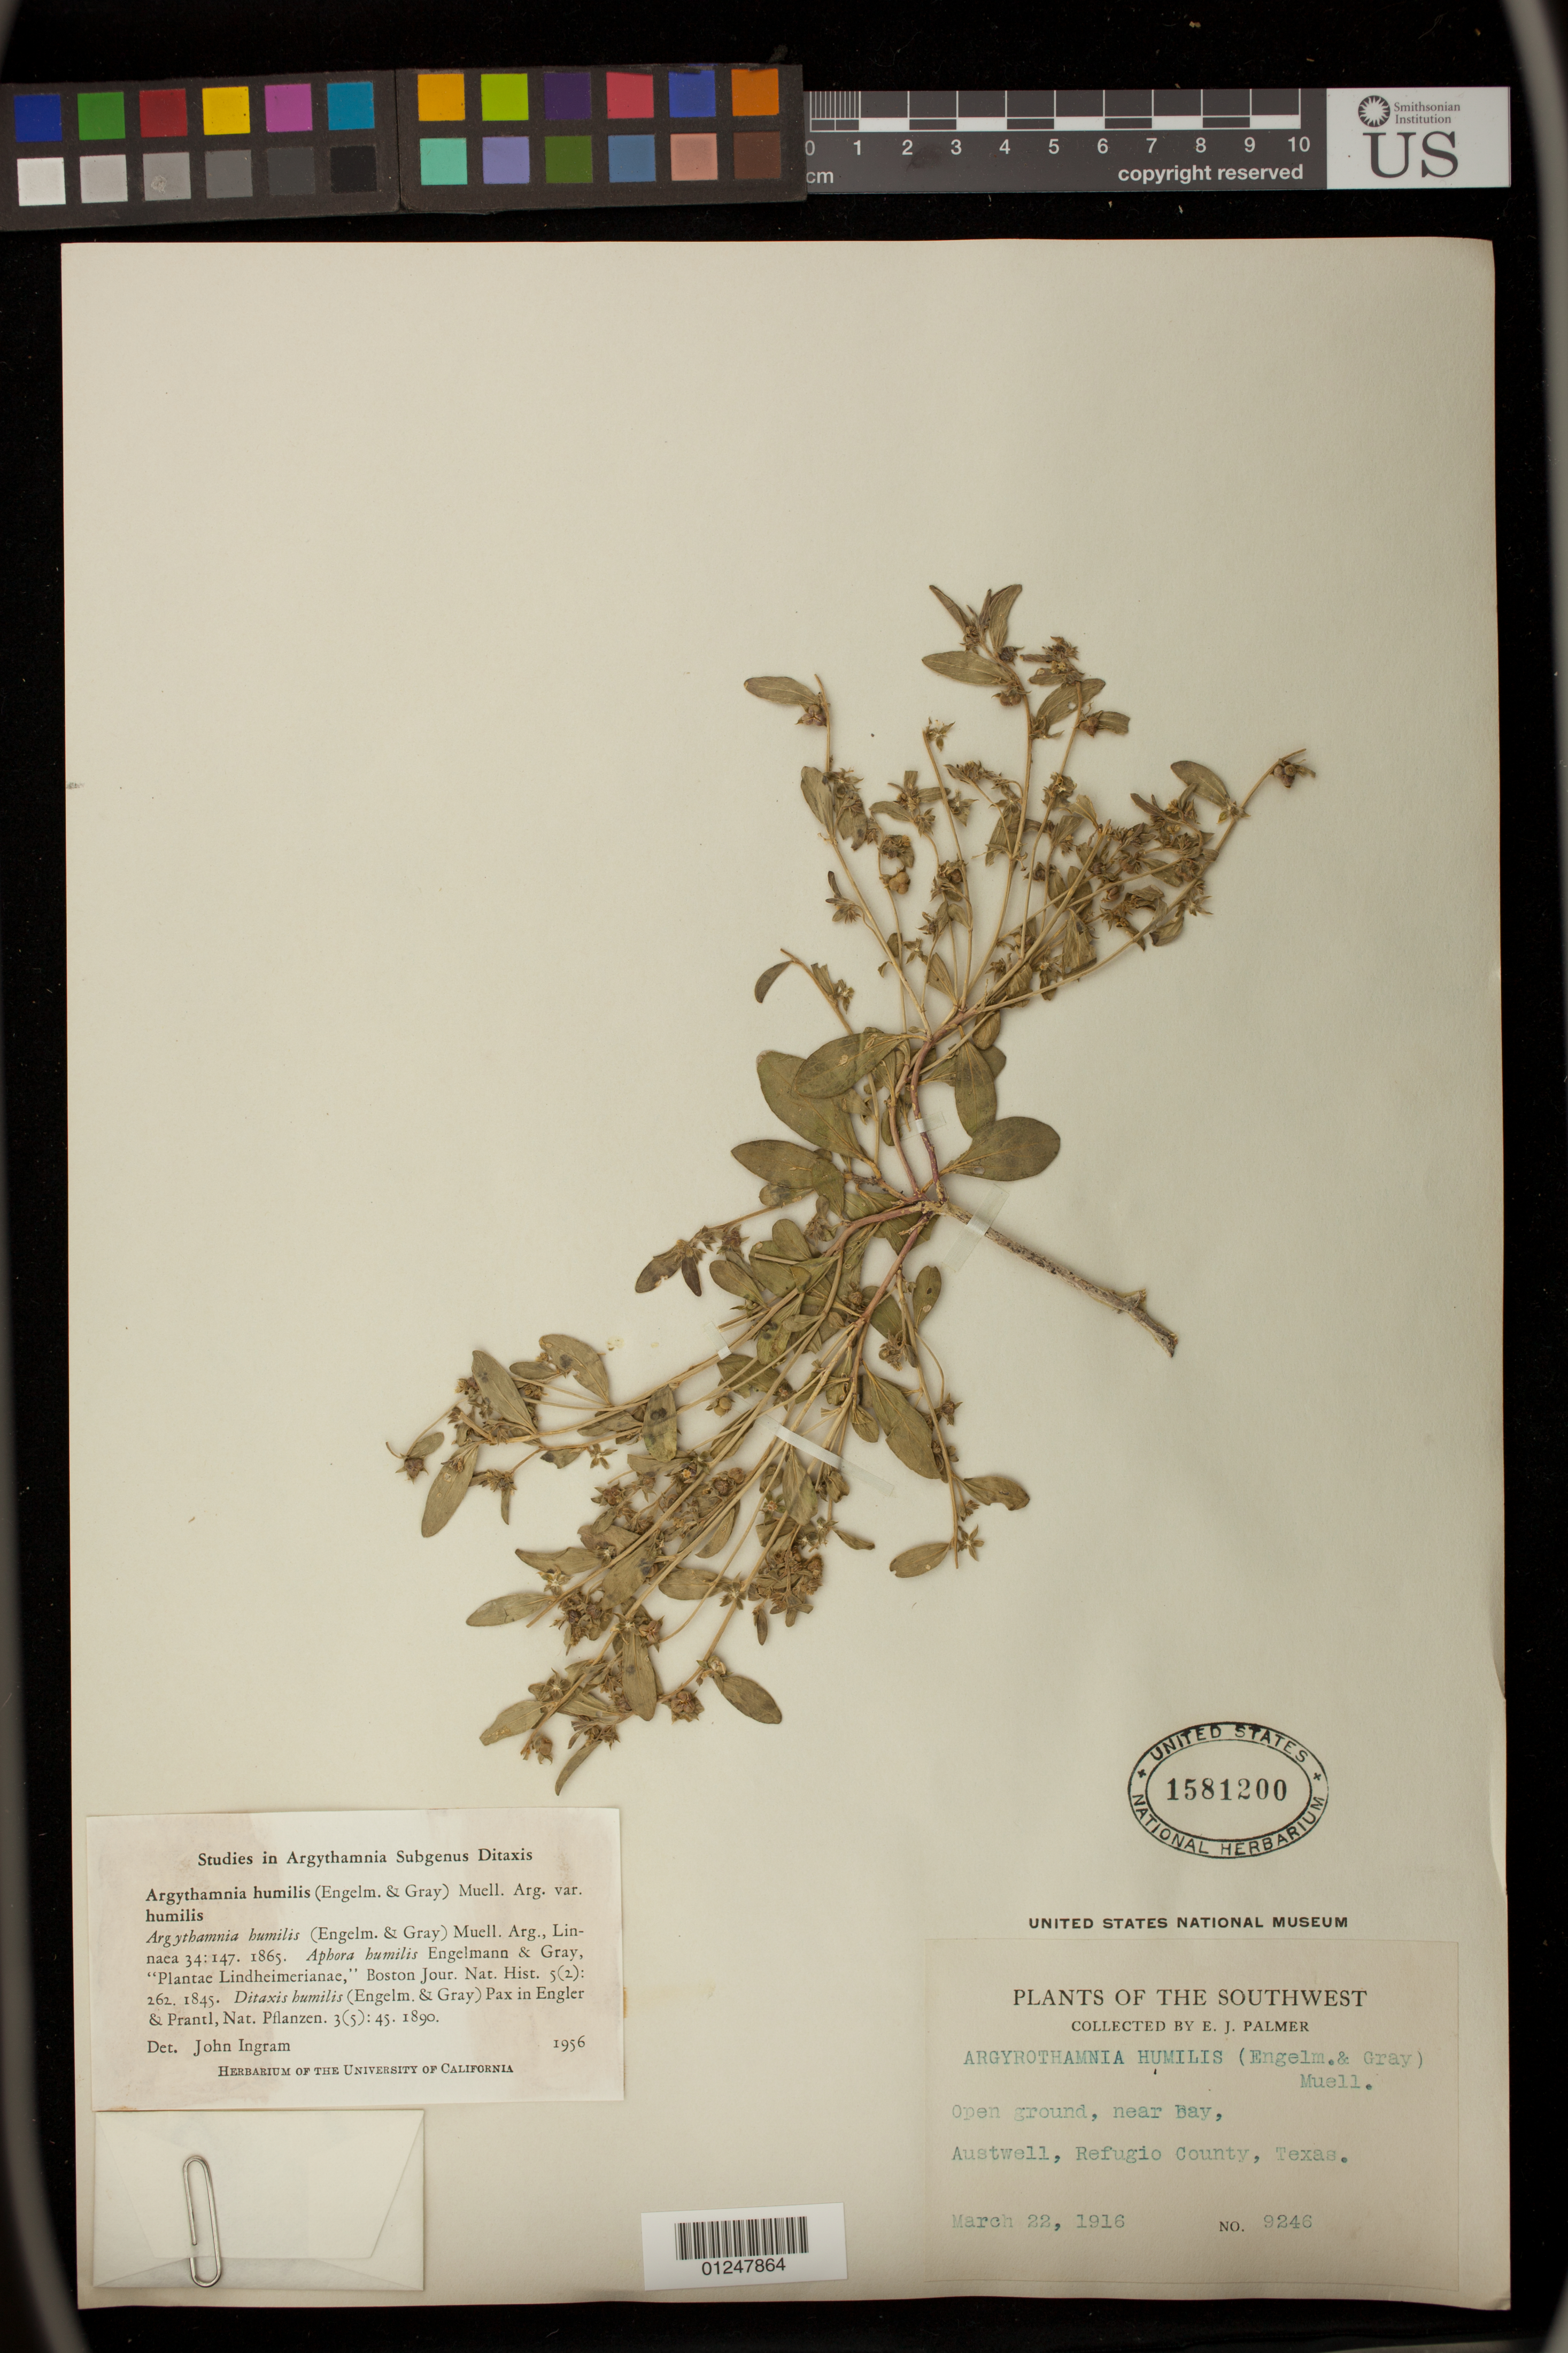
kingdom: Plantae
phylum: Tracheophyta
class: Magnoliopsida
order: Malpighiales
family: Euphorbiaceae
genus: Argythamnia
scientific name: Argythamnia lanceolata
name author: (Benth.) Müll. Arg.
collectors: E. J. Palmer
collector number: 9246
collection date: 1916-03-22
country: United States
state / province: Texas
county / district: Refugio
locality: Near Bay, Austwell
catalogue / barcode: US 1581200